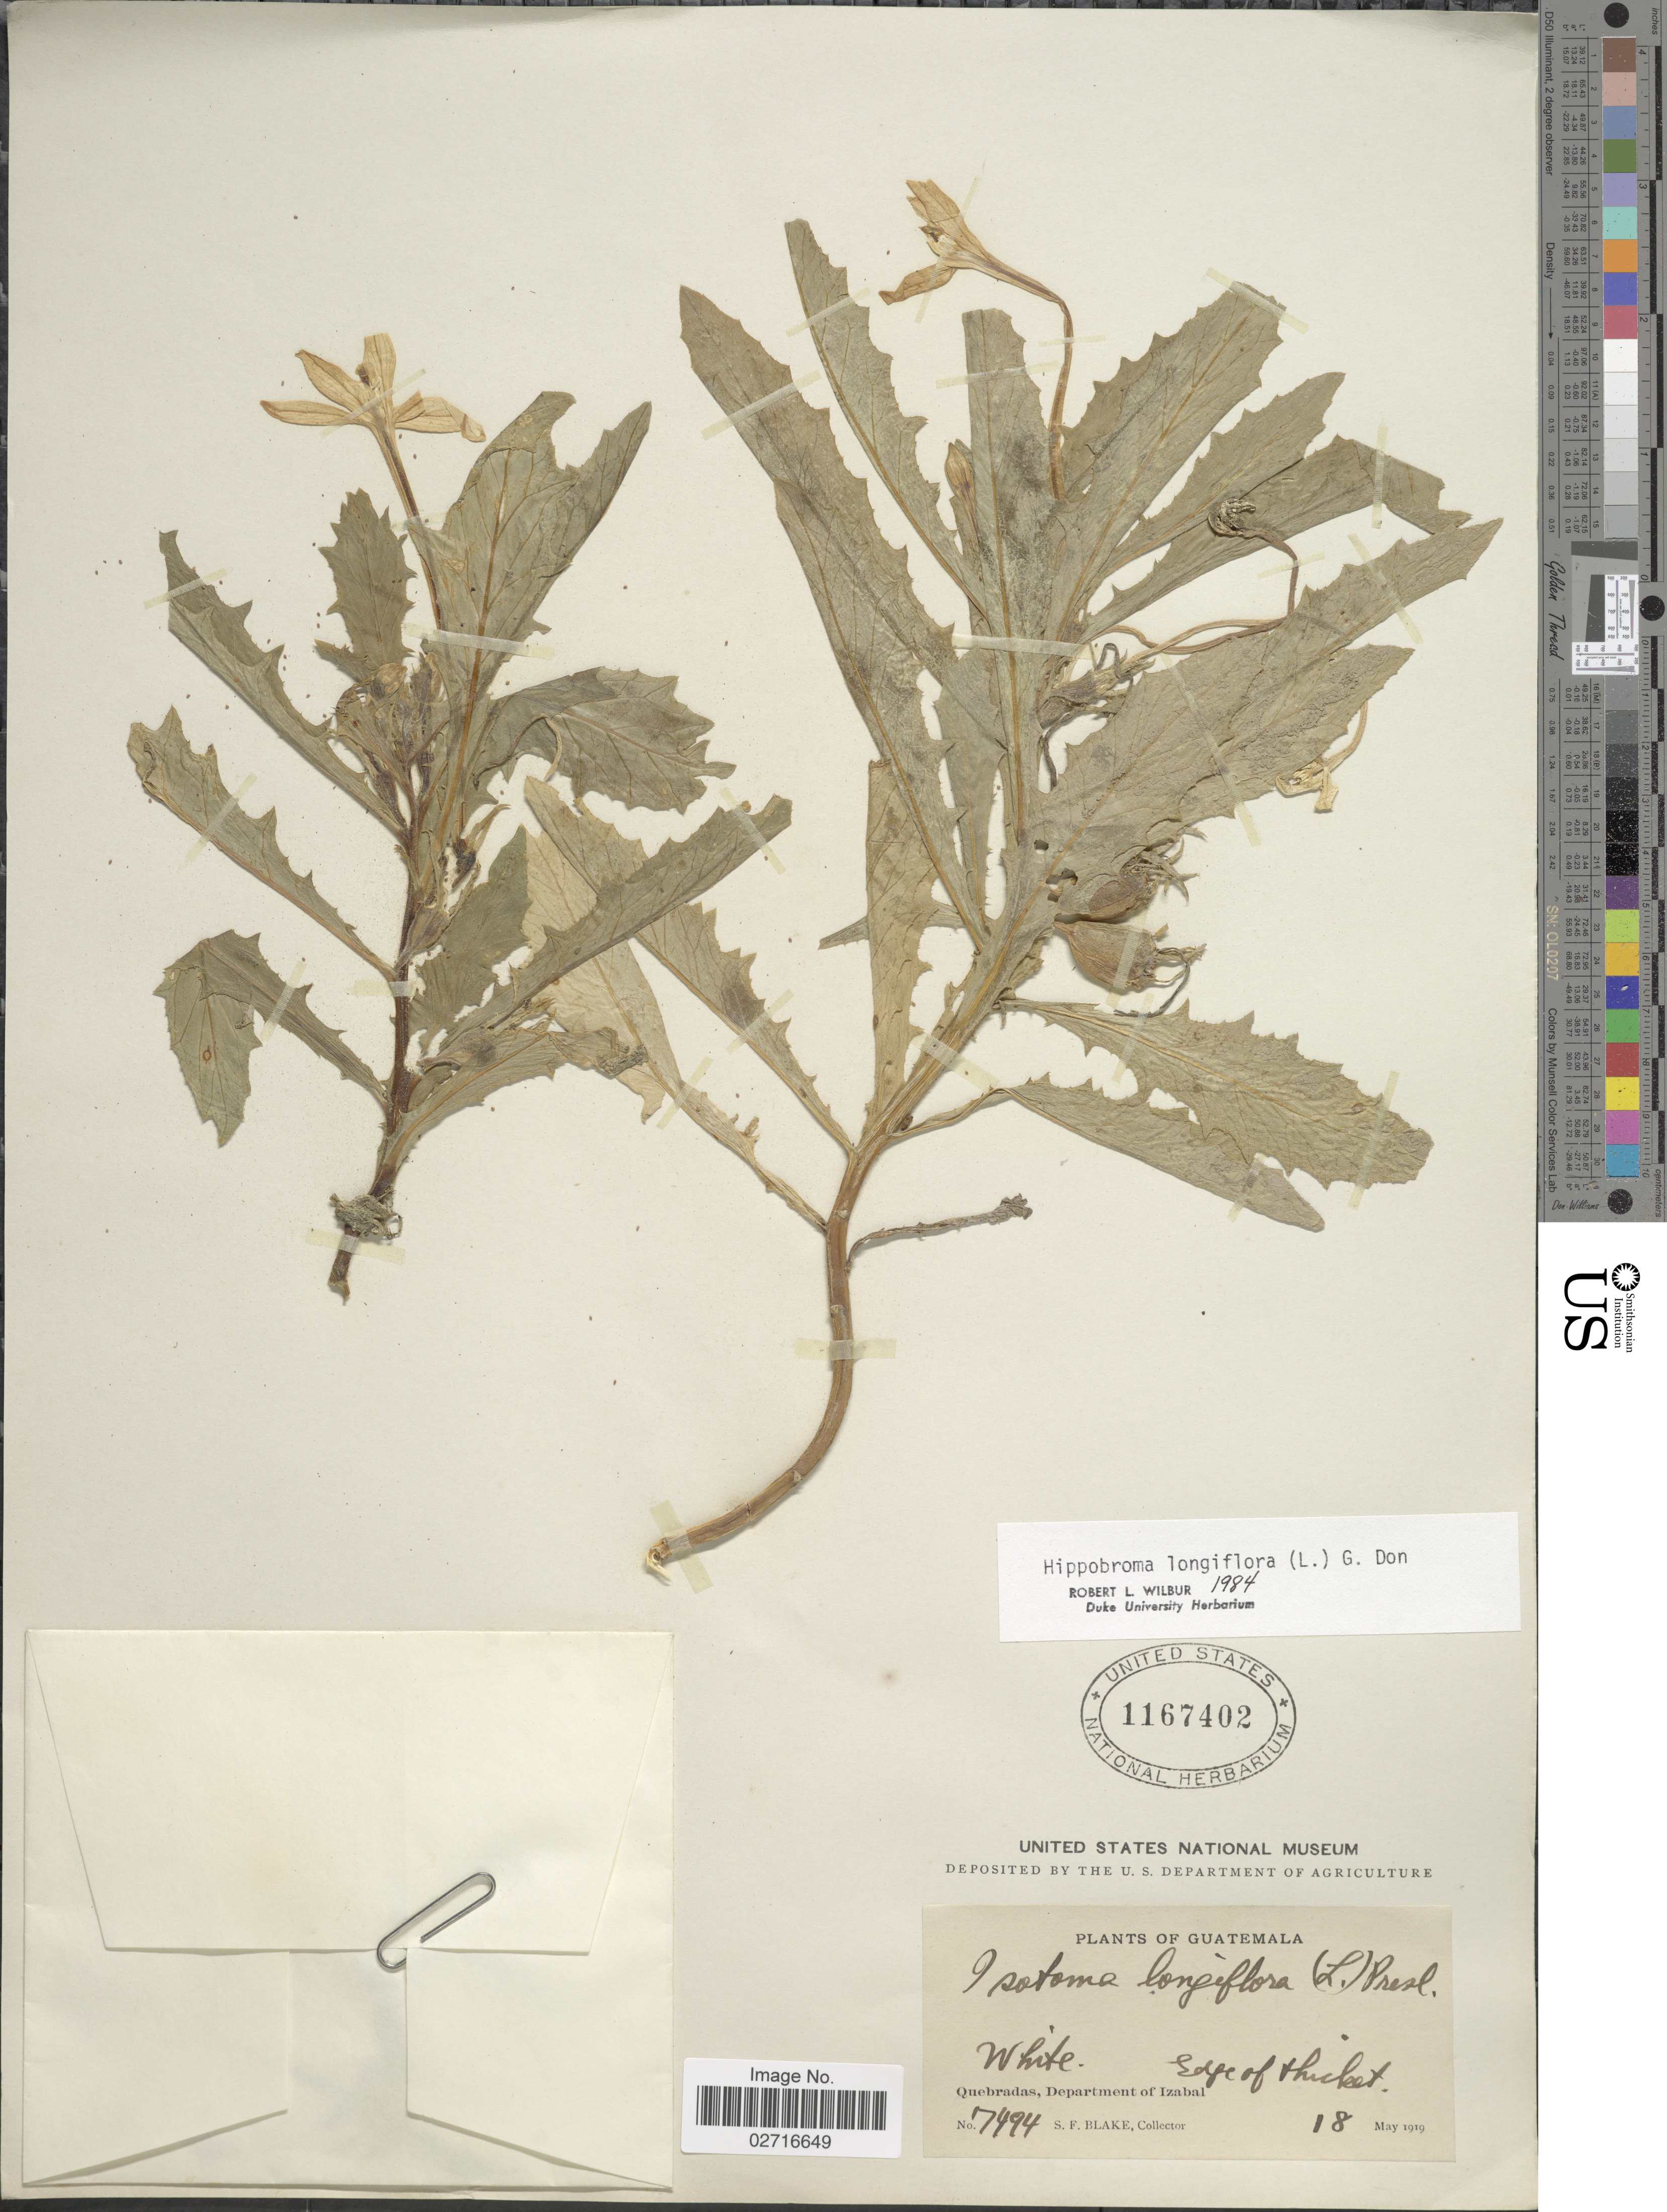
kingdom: Plantae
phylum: Tracheophyta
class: Magnoliopsida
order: Asterales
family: Campanulaceae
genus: Hippobroma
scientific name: Hippobroma longiflora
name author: (L.) G. Don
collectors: S. Blake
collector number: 7494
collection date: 1919-05-18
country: Guatemala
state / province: Izabal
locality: Edge of thicket, Quebradas.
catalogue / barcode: US 1167402